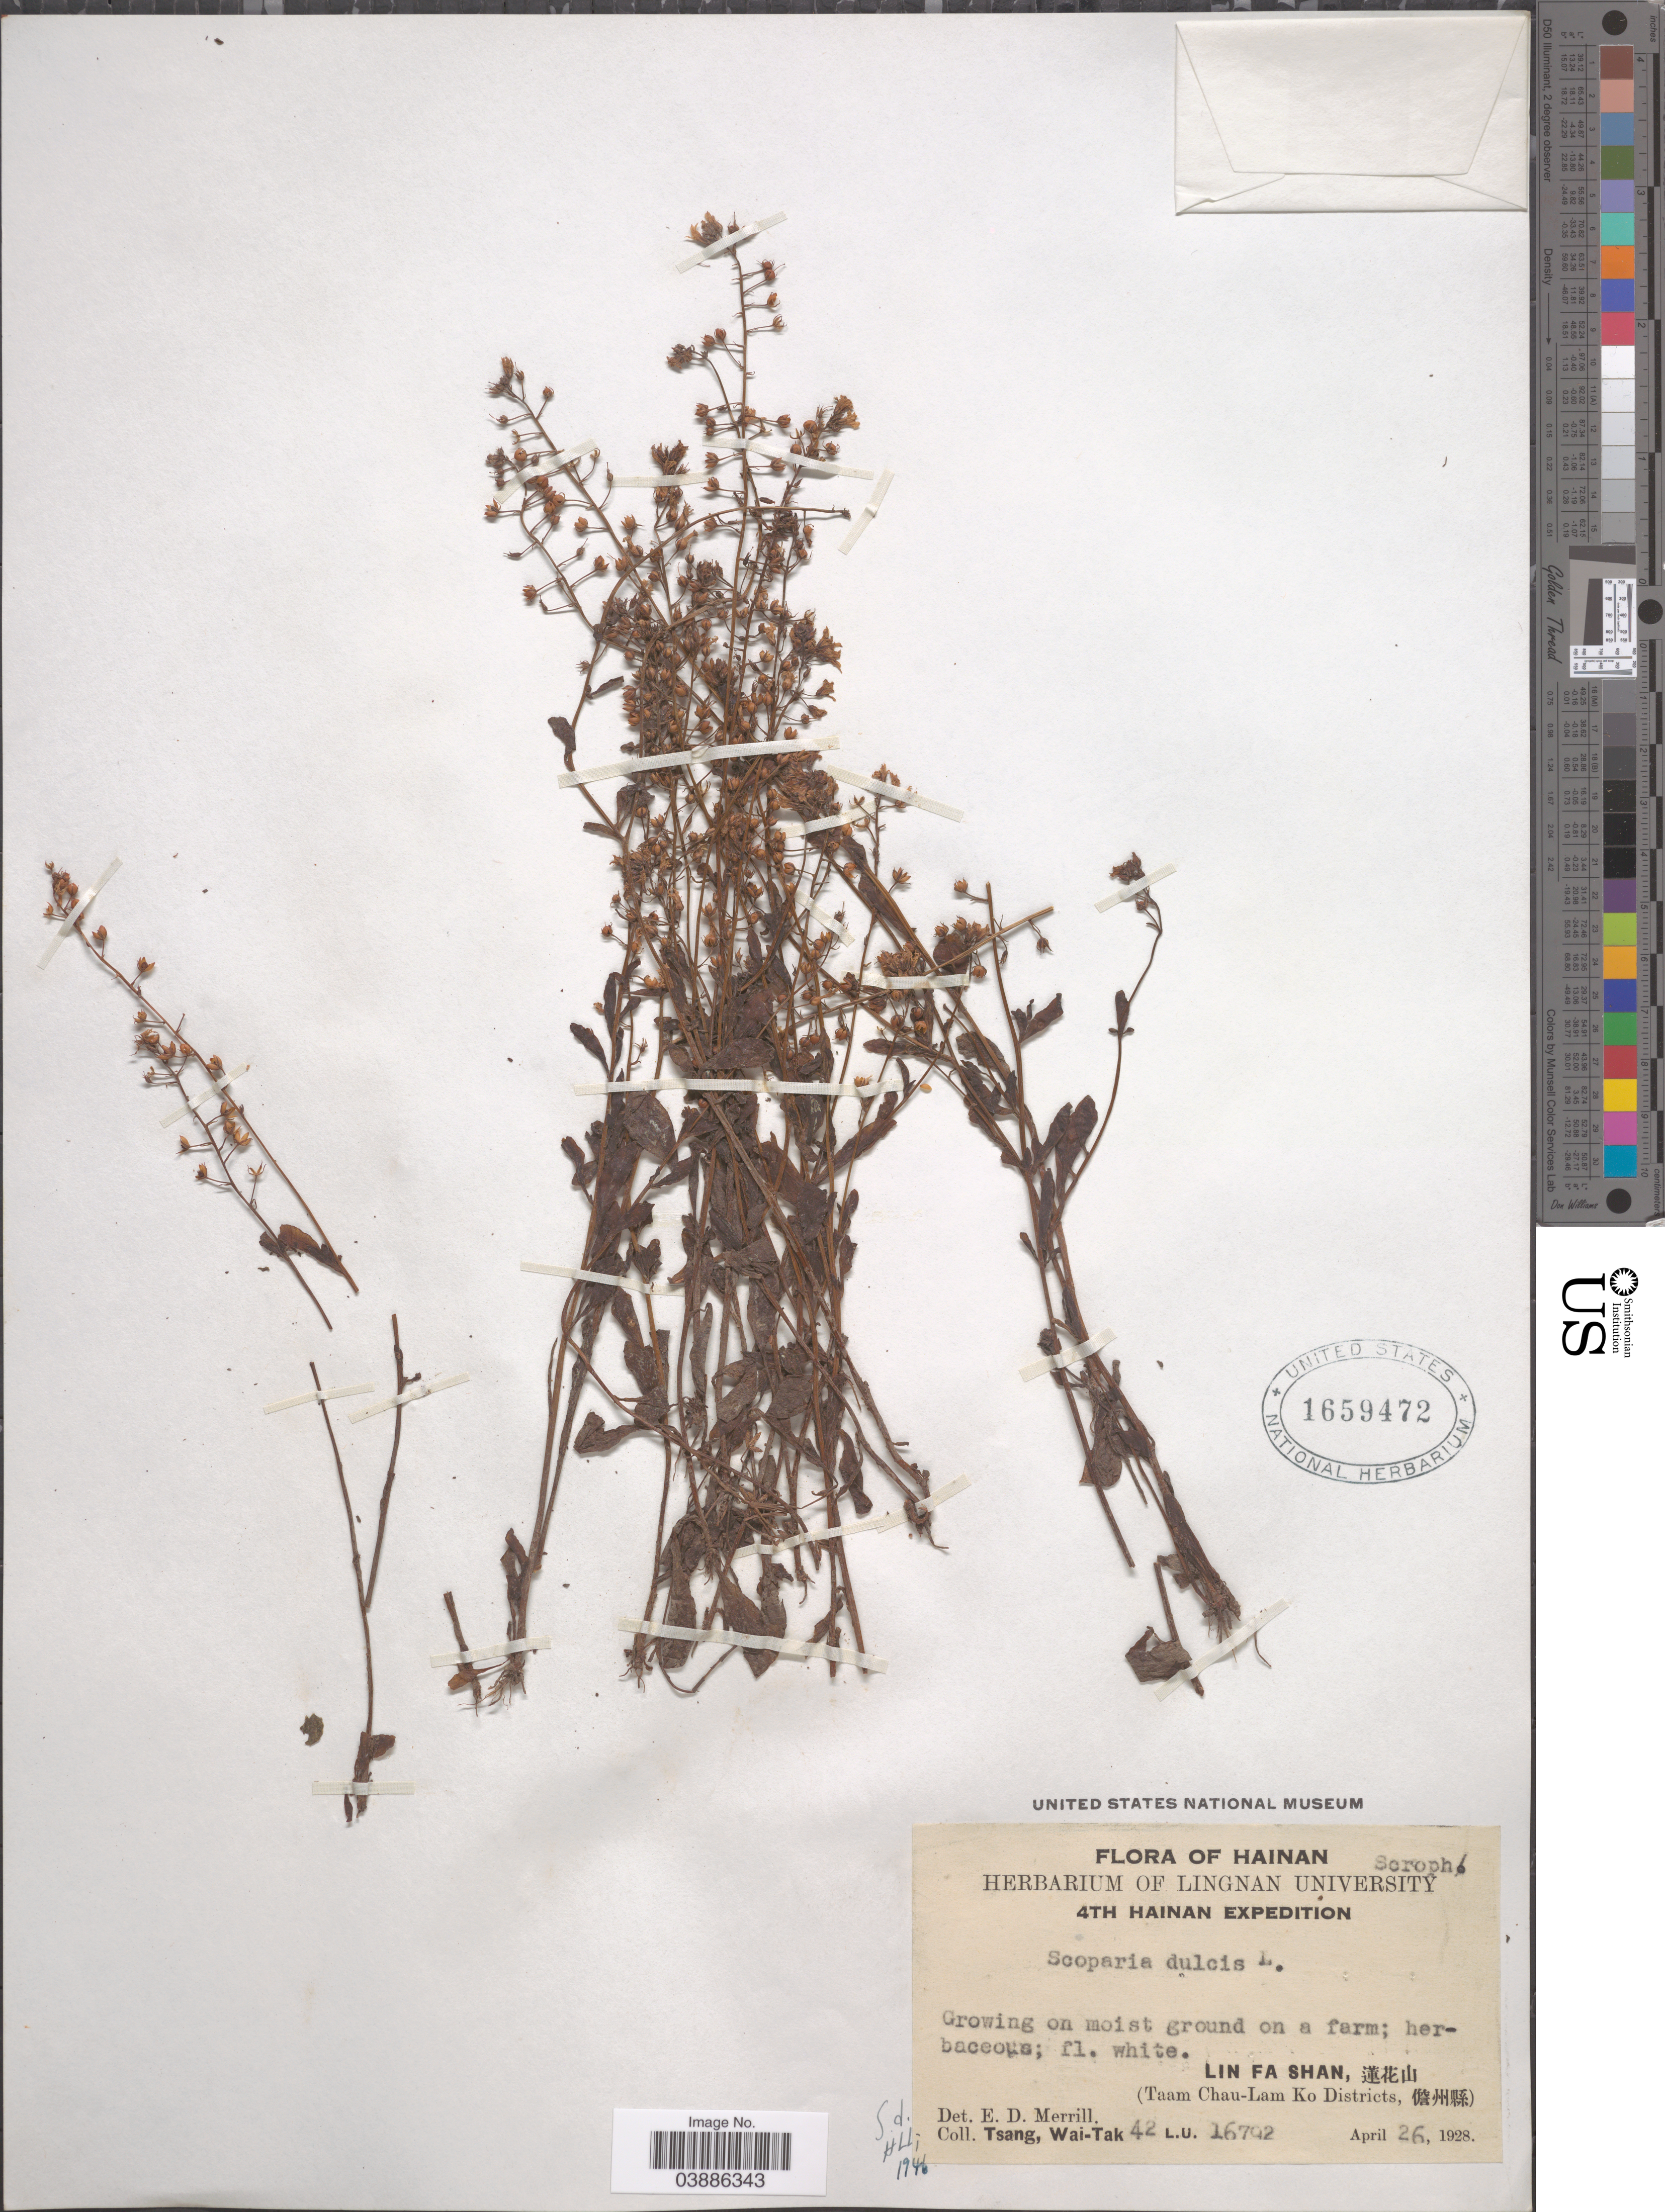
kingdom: Plantae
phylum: Tracheophyta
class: Magnoliopsida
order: Lamiales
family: Plantaginaceae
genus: Scoparia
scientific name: Scoparia dulcis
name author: L.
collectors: W. T. Tsang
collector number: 42 L.U. 16792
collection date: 1928-04-26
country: China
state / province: Hainan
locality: Lin Fa Shan, X. (Taam Chau-Lam Ko Districts, X).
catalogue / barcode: US 1659472